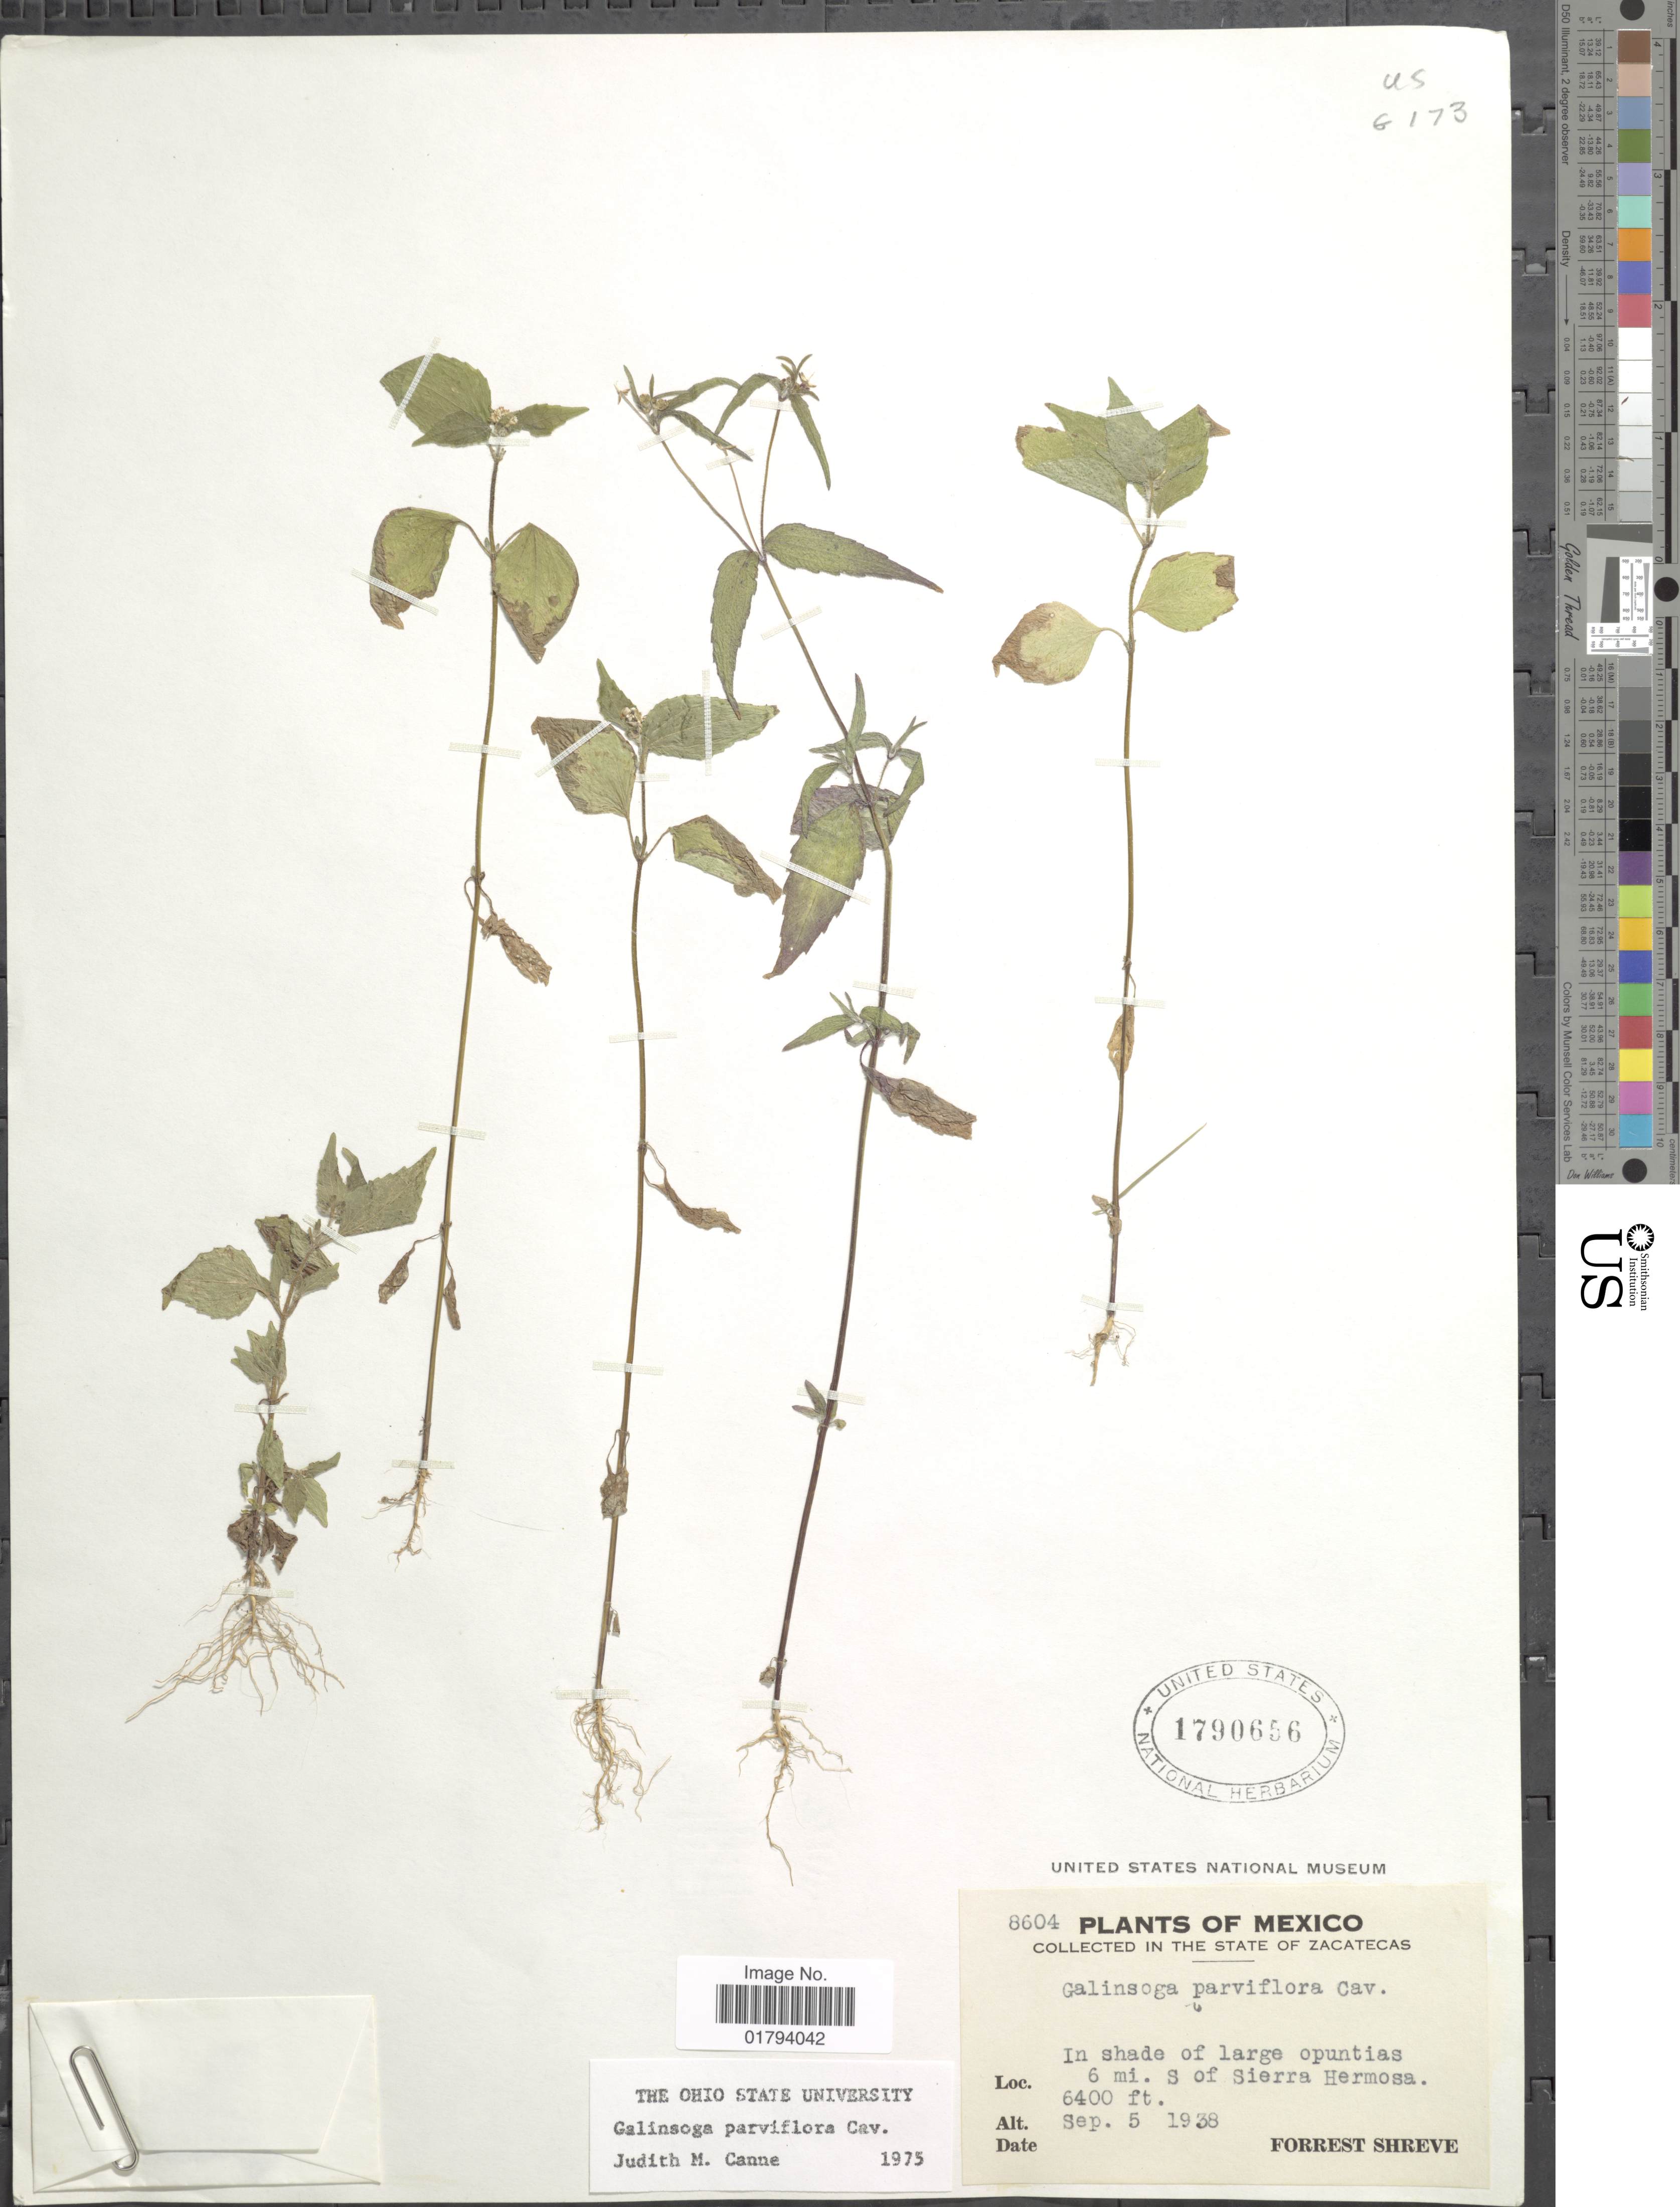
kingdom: Plantae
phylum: Tracheophyta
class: Magnoliopsida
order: Asterales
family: Asteraceae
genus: Galinsoga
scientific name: Galinsoga parviflora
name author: Cav.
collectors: F. Shreve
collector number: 8604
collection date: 1938-09-05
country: Mexico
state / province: Zacatecas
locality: In shade of large opuntias 6 mi. S of Sierra Hermosa.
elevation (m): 1951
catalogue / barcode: US 1790656